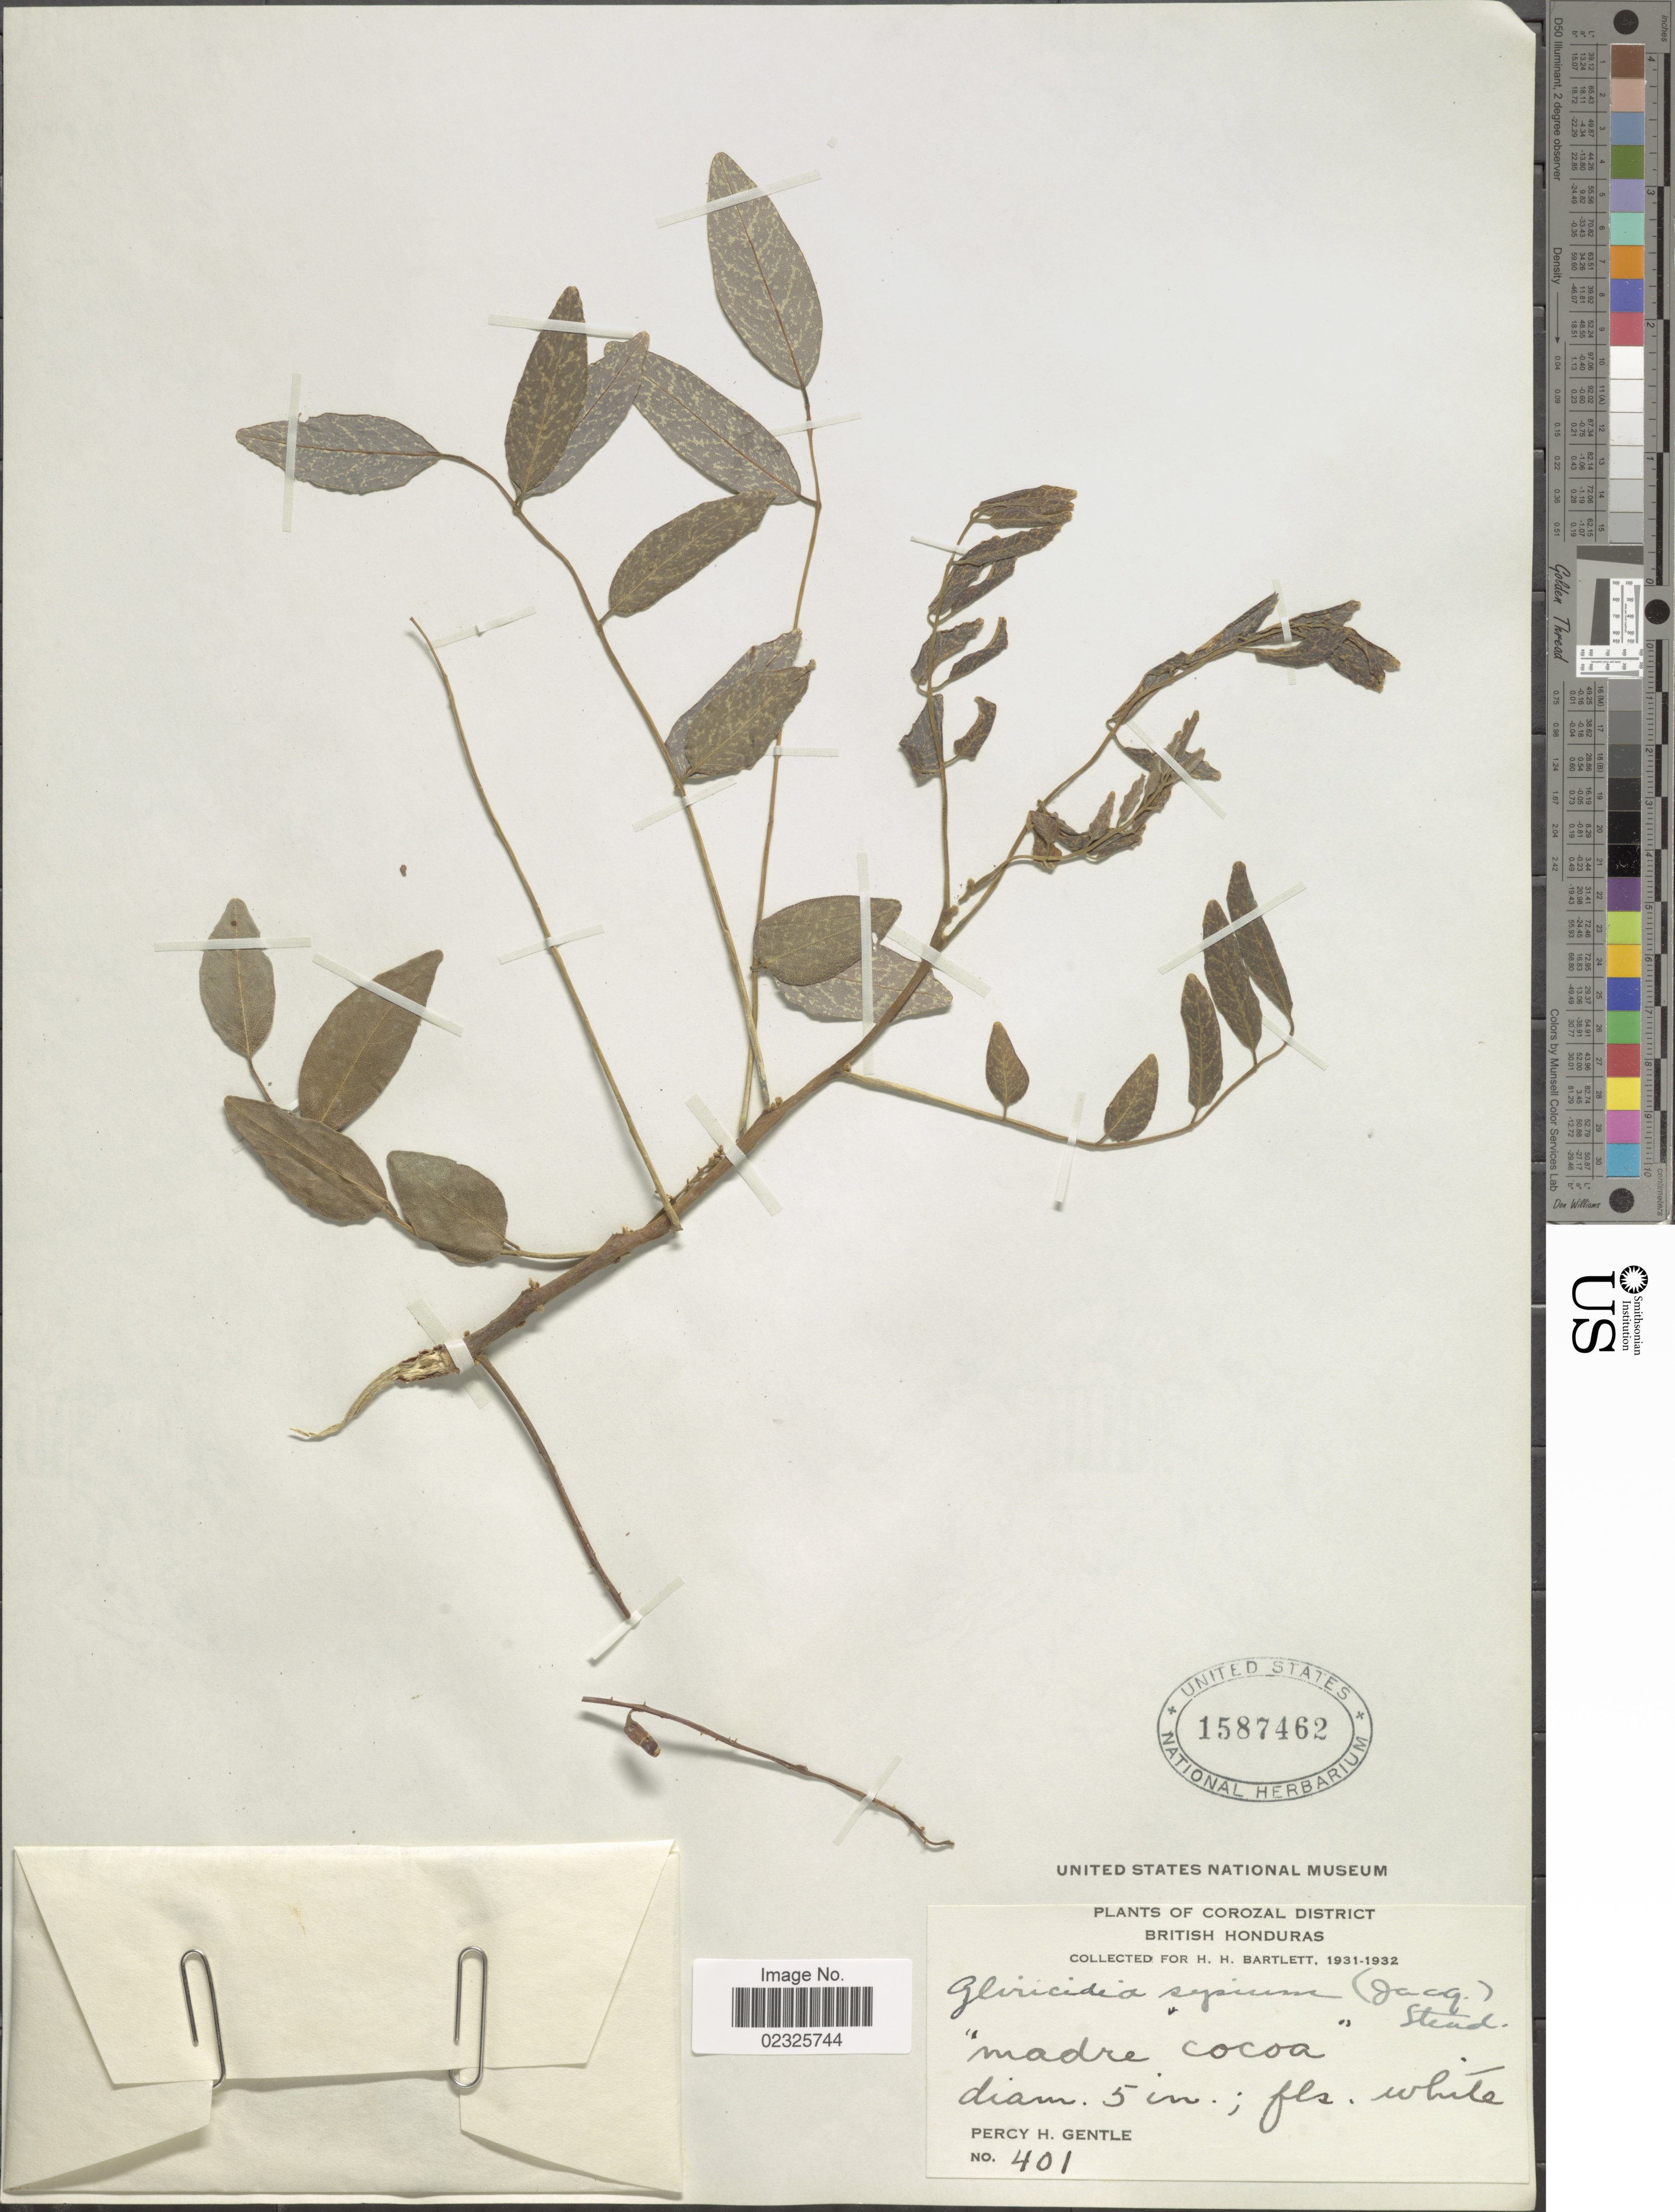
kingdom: Plantae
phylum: Tracheophyta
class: Magnoliopsida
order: Fabales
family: Fabaceae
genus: Gliricidia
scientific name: Gliricidia sepium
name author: (Jacq.) Kunth ex Walp.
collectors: P. H. Gentle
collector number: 401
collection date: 1931/1932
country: Belize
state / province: Corozal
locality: British Honduras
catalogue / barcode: US 1587462